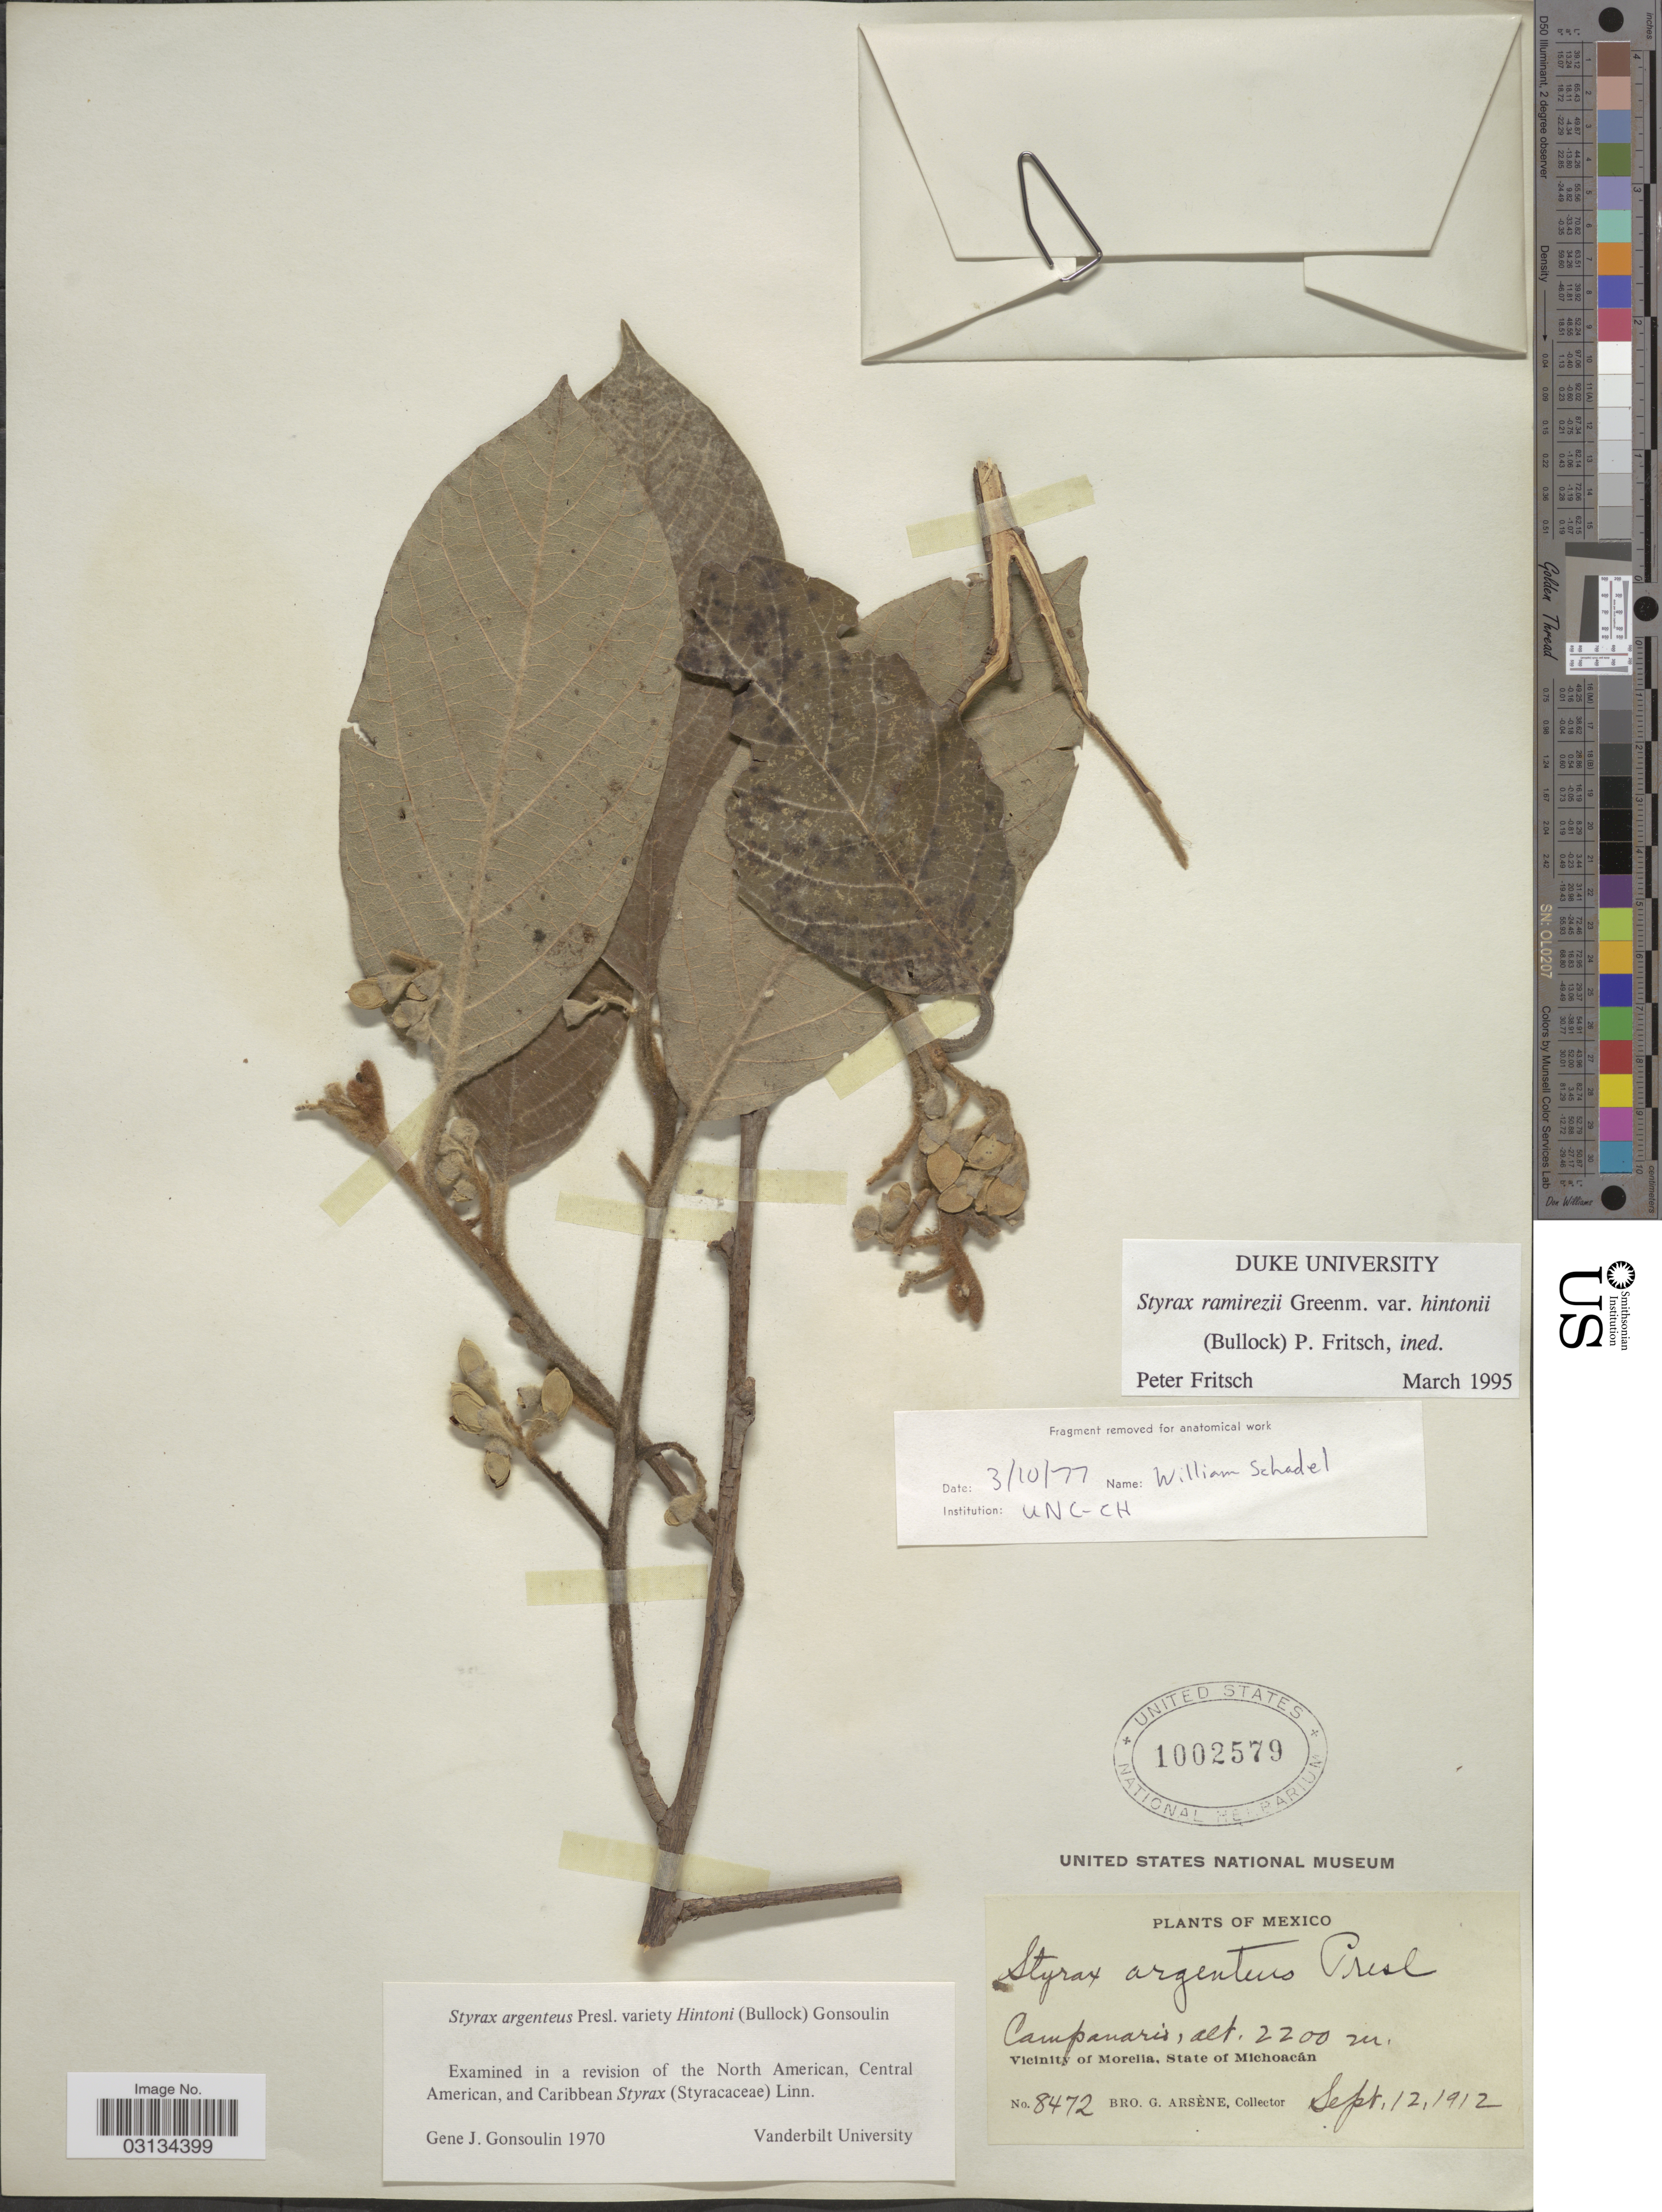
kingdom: Plantae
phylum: Tracheophyta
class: Magnoliopsida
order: Ericales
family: Styracaceae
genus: Styrax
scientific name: Styrax ramirezii var. hintonii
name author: (Greenm.) P.W. Fritsch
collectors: Bro. G. Arsène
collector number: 8472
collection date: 1912-09-12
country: Mexico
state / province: Michoacán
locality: Campanario. Vicinity of Morelia.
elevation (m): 2200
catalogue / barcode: US 1002579